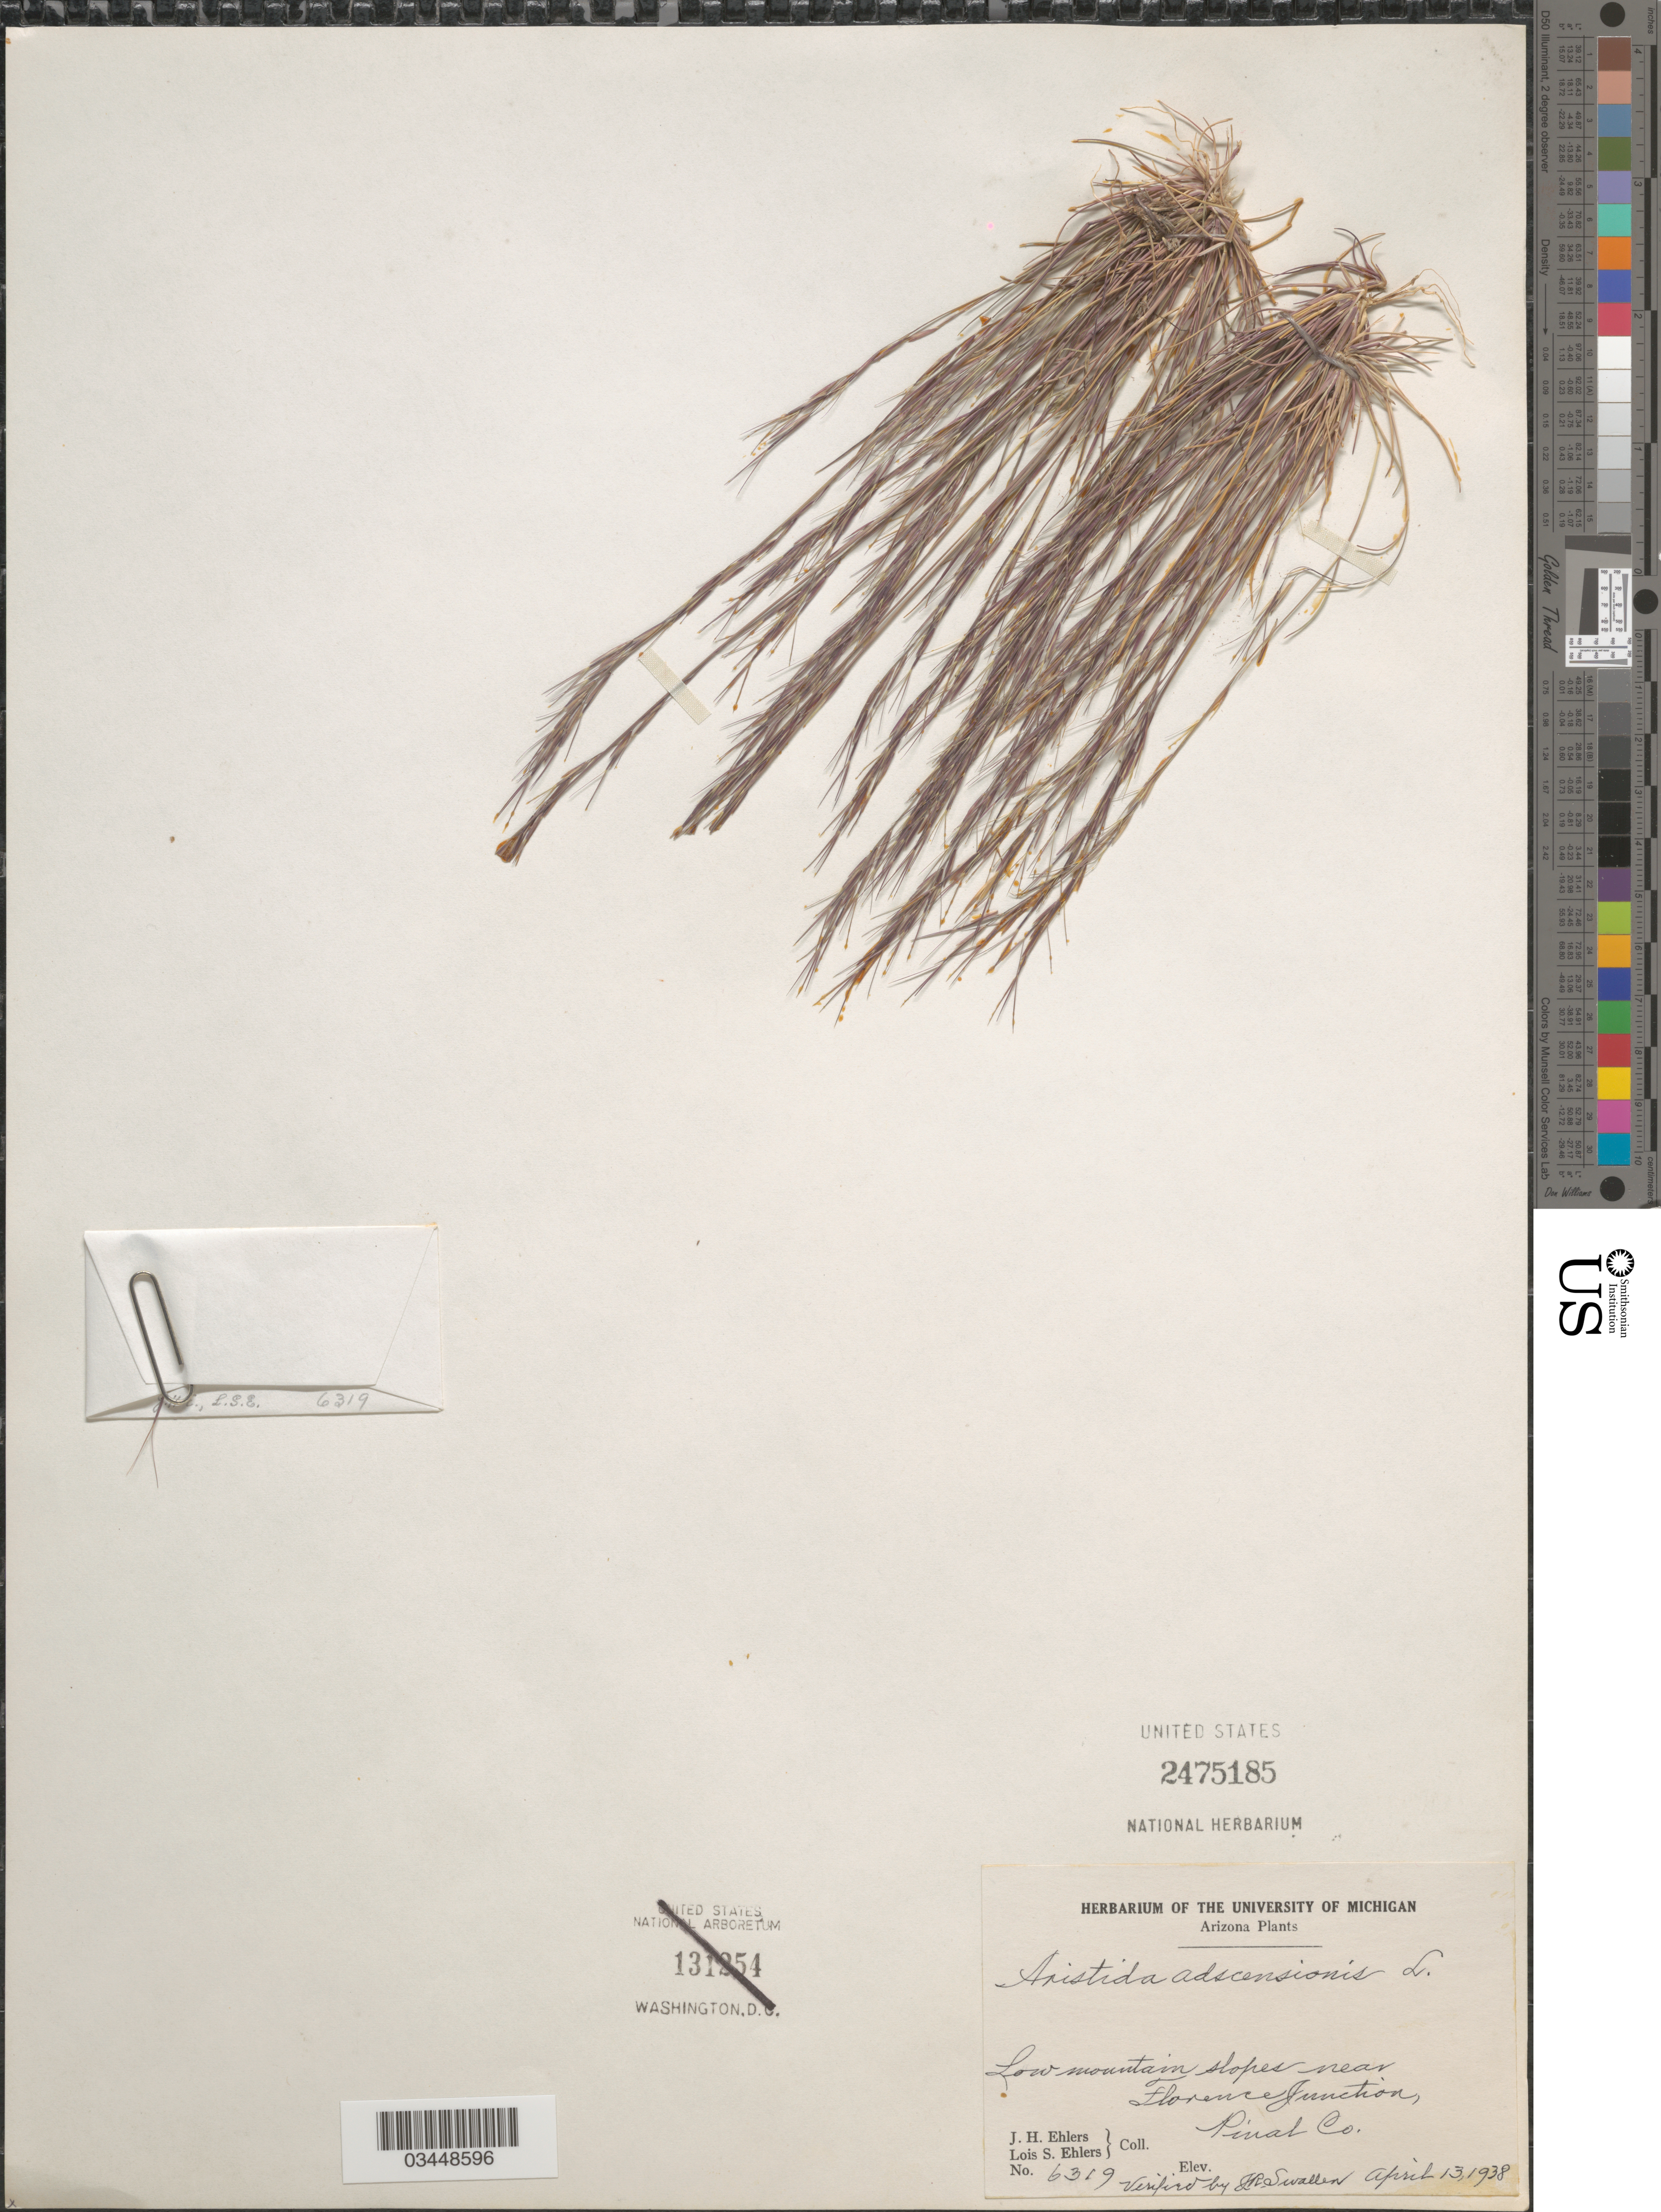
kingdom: Plantae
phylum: Tracheophyta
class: Liliopsida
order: Poales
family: Poaceae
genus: Aristida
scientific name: Aristida adscensionis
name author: L.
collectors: J. H. Ehlers & L. Ehlers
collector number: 6319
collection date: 1938-04-13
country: United States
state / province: Arizona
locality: Low mountain slopes near Florence Junction, Pinal Co.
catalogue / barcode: US 2475185